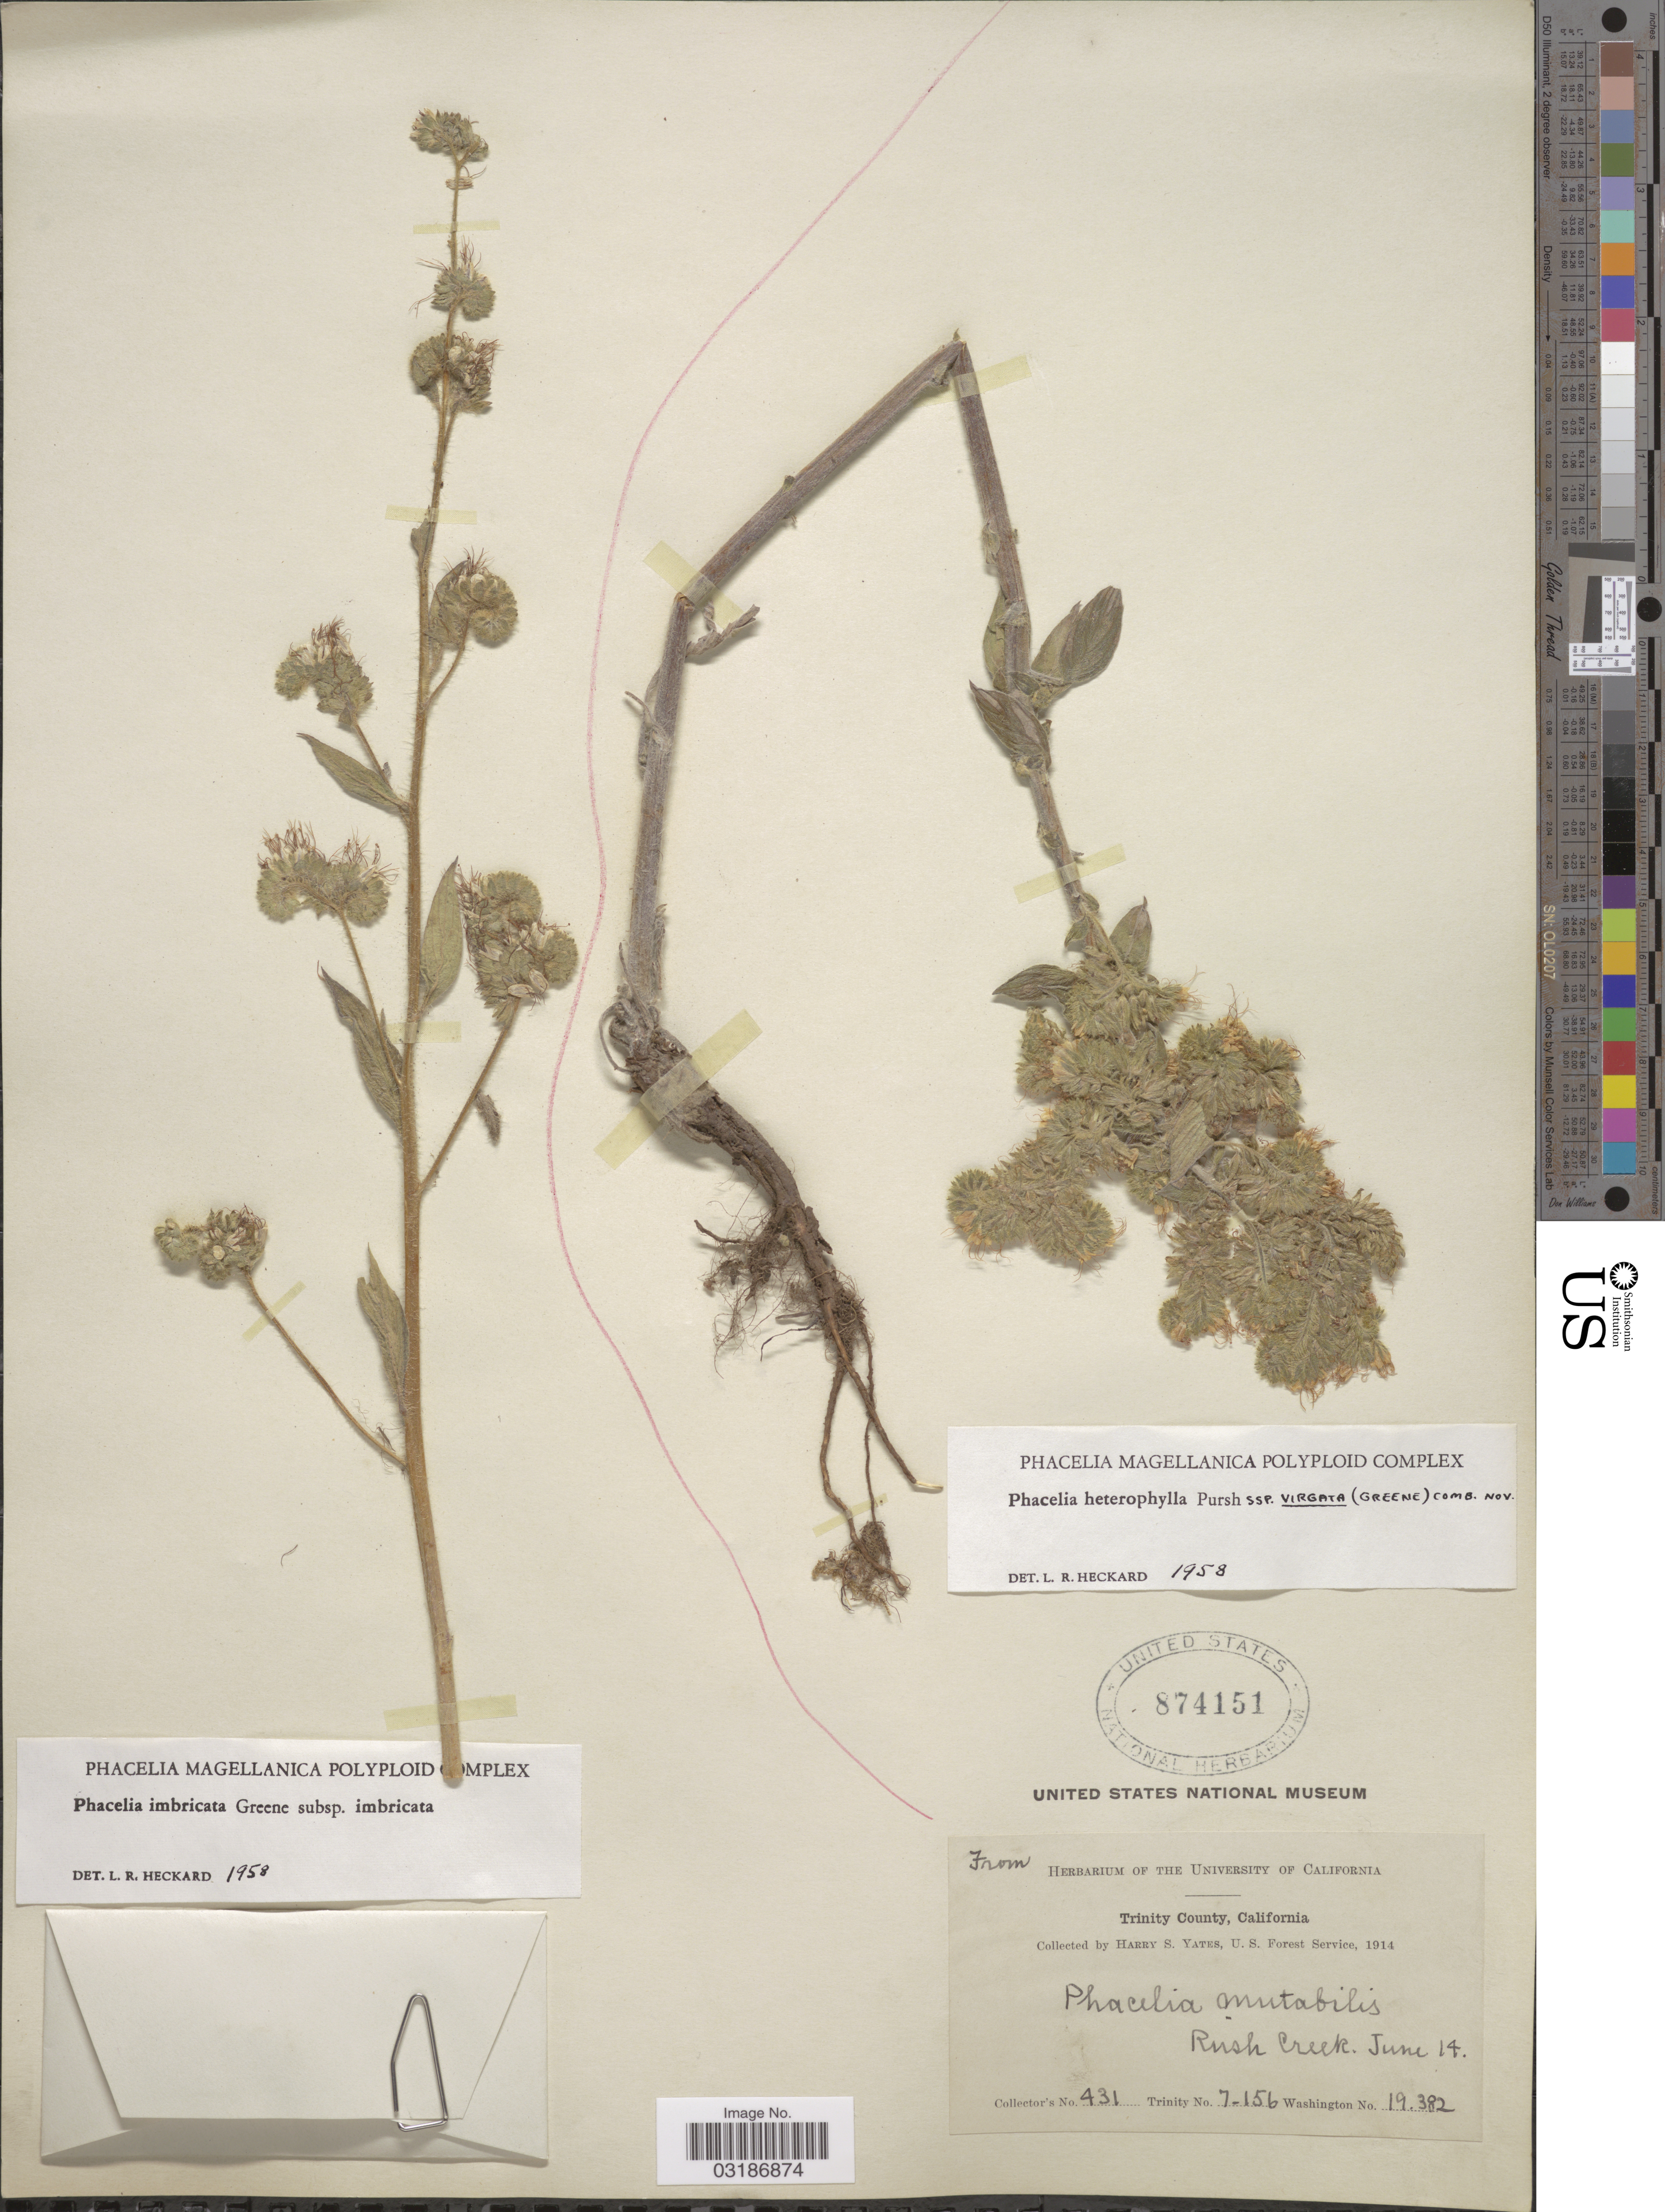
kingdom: Plantae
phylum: Tracheophyta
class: Magnoliopsida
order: Boraginales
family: Hydrophyllaceae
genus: Phacelia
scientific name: Phacelia heterophylla subsp. virgata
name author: (Greene) Heckard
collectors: H. S. Yates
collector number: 431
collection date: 1914-06-14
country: United States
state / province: California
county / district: Trinity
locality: Trinity County. Rush Creek.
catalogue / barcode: US 874151